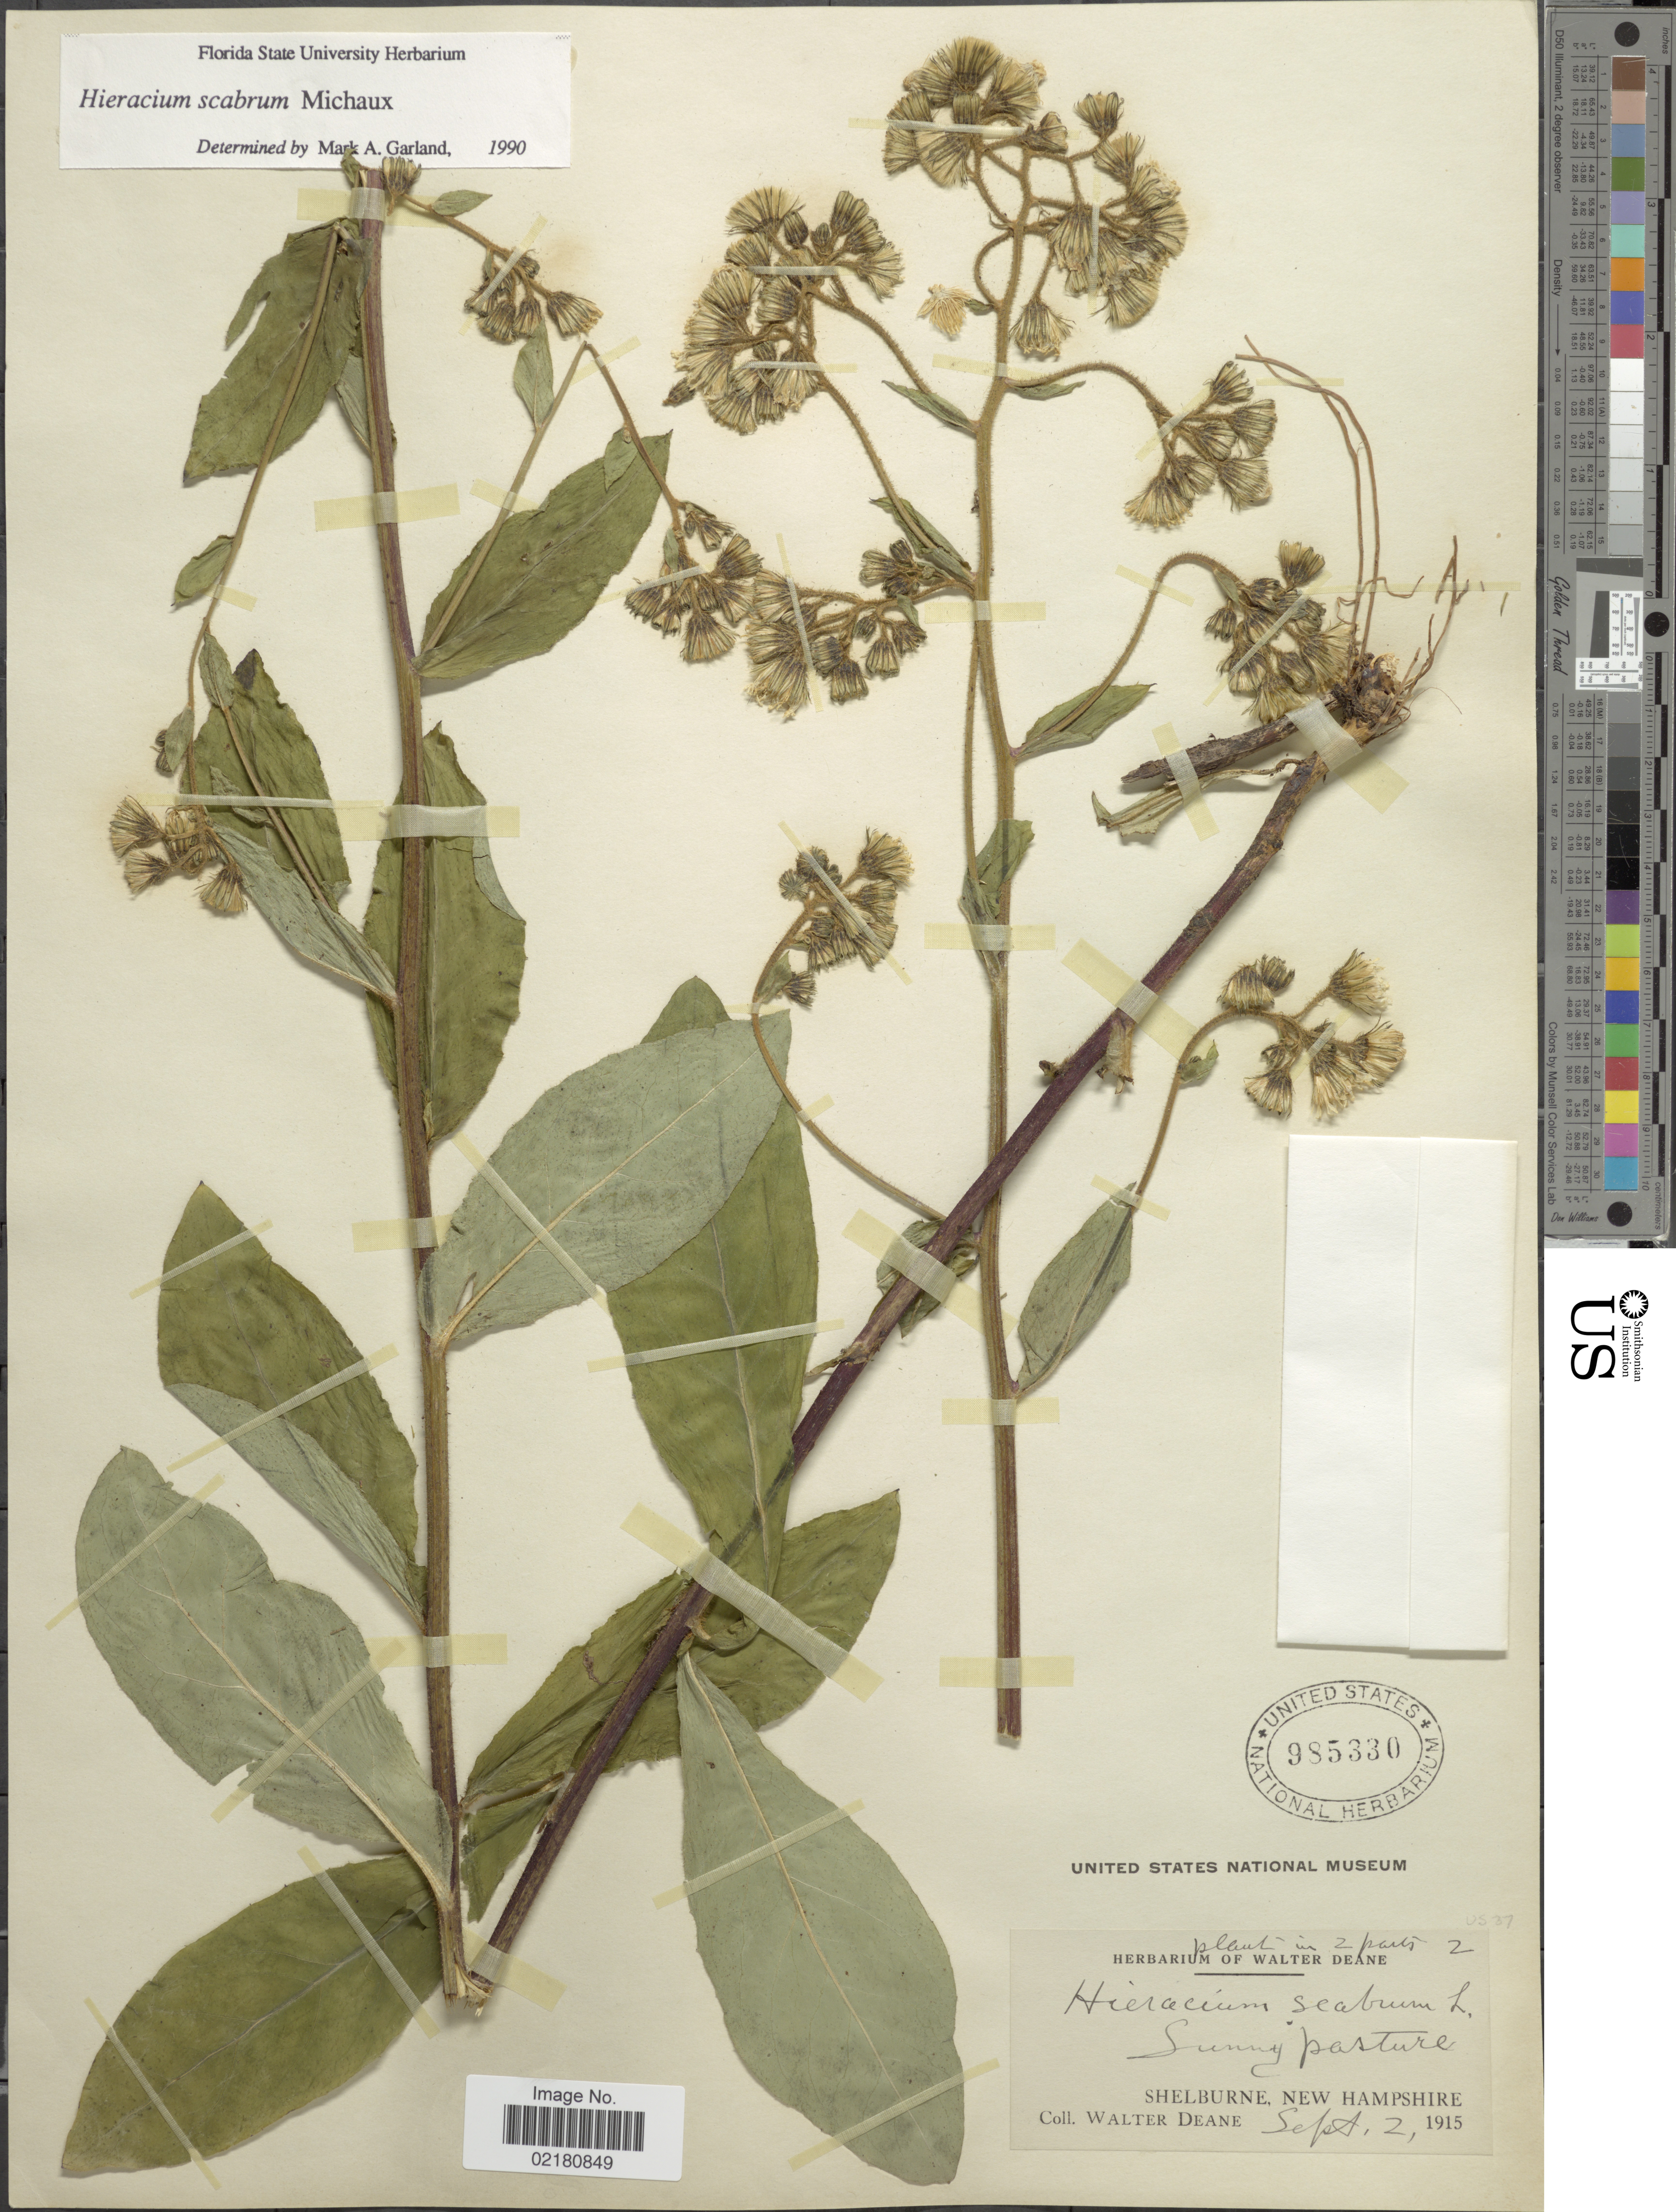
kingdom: Plantae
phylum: Tracheophyta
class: Magnoliopsida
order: Asterales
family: Asteraceae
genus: Pilosella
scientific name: Pilosella verruculata subsp. verruculata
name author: (Link) Soják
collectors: W. Deane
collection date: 1915-09-02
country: United States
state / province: New Hampshire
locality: Shelburne.Sunny pasture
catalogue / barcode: US 985330